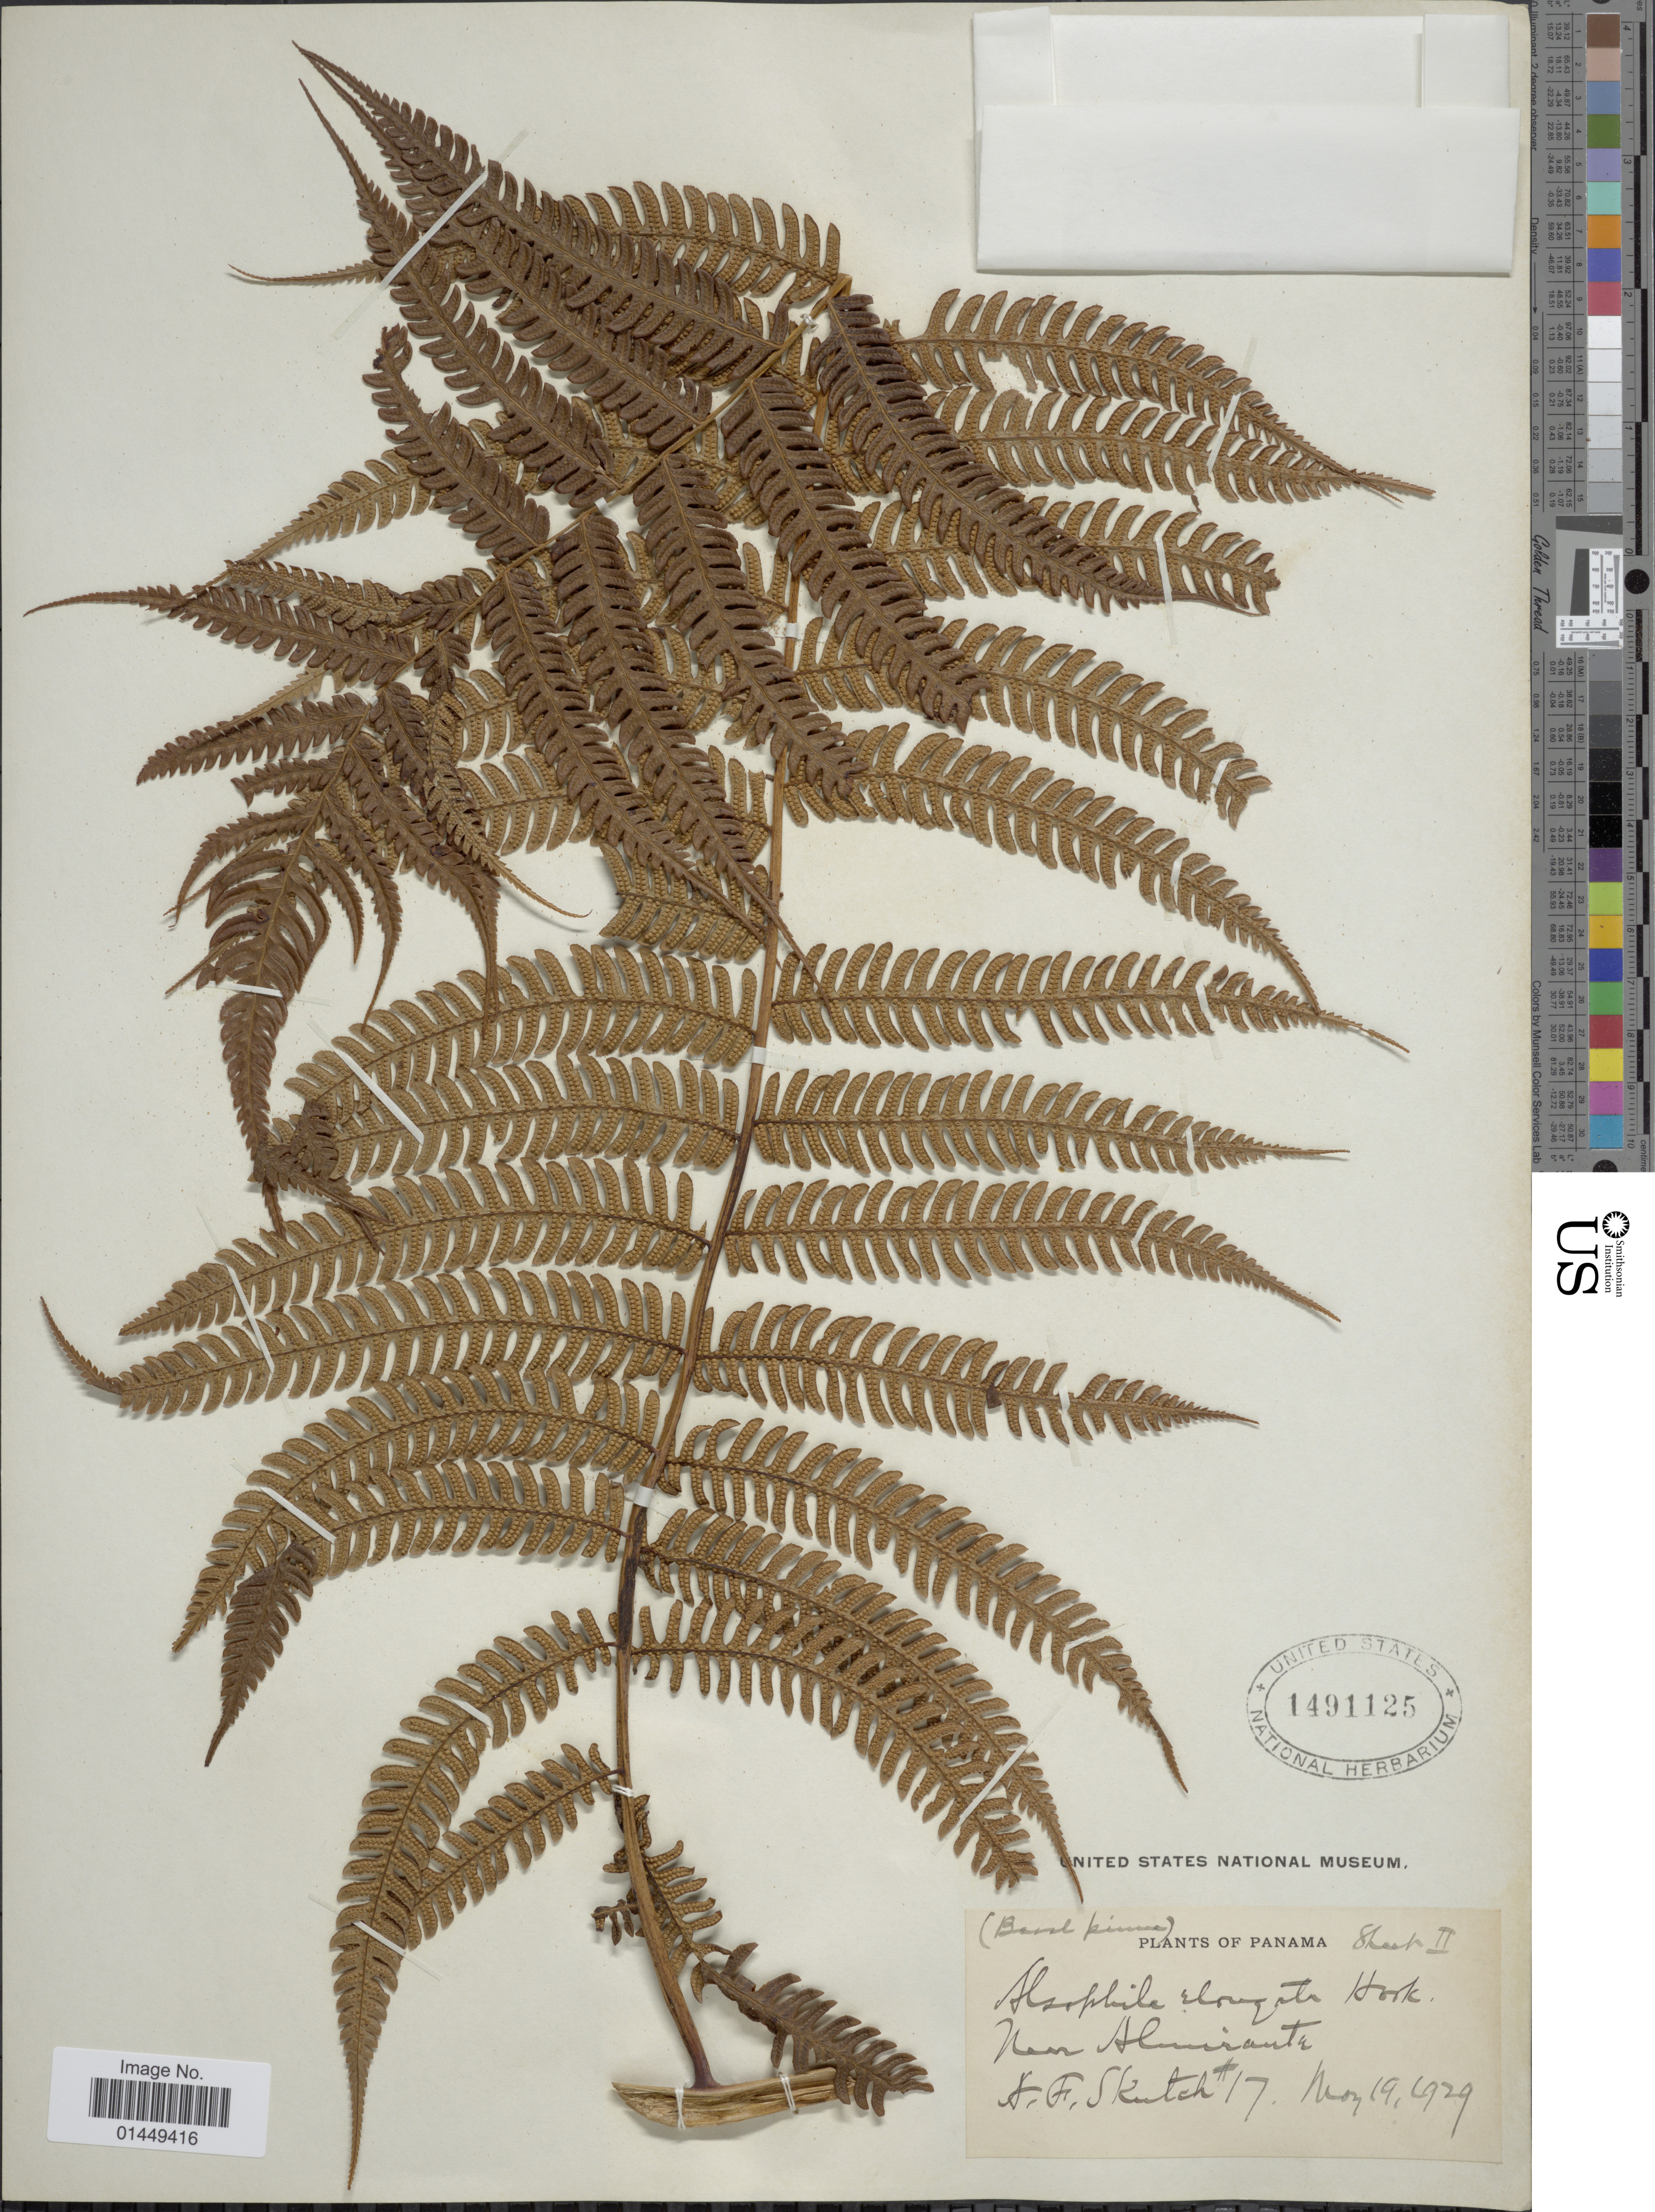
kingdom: Plantae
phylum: Tracheophyta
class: Polypodiopsida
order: Cyatheales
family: Cyatheaceae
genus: Cyathea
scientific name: Cyathea poeppigii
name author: (Hook.) Domin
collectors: A. F. Skutch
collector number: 17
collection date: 1929-05-19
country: Panama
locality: Near Almirante.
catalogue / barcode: US 1491125